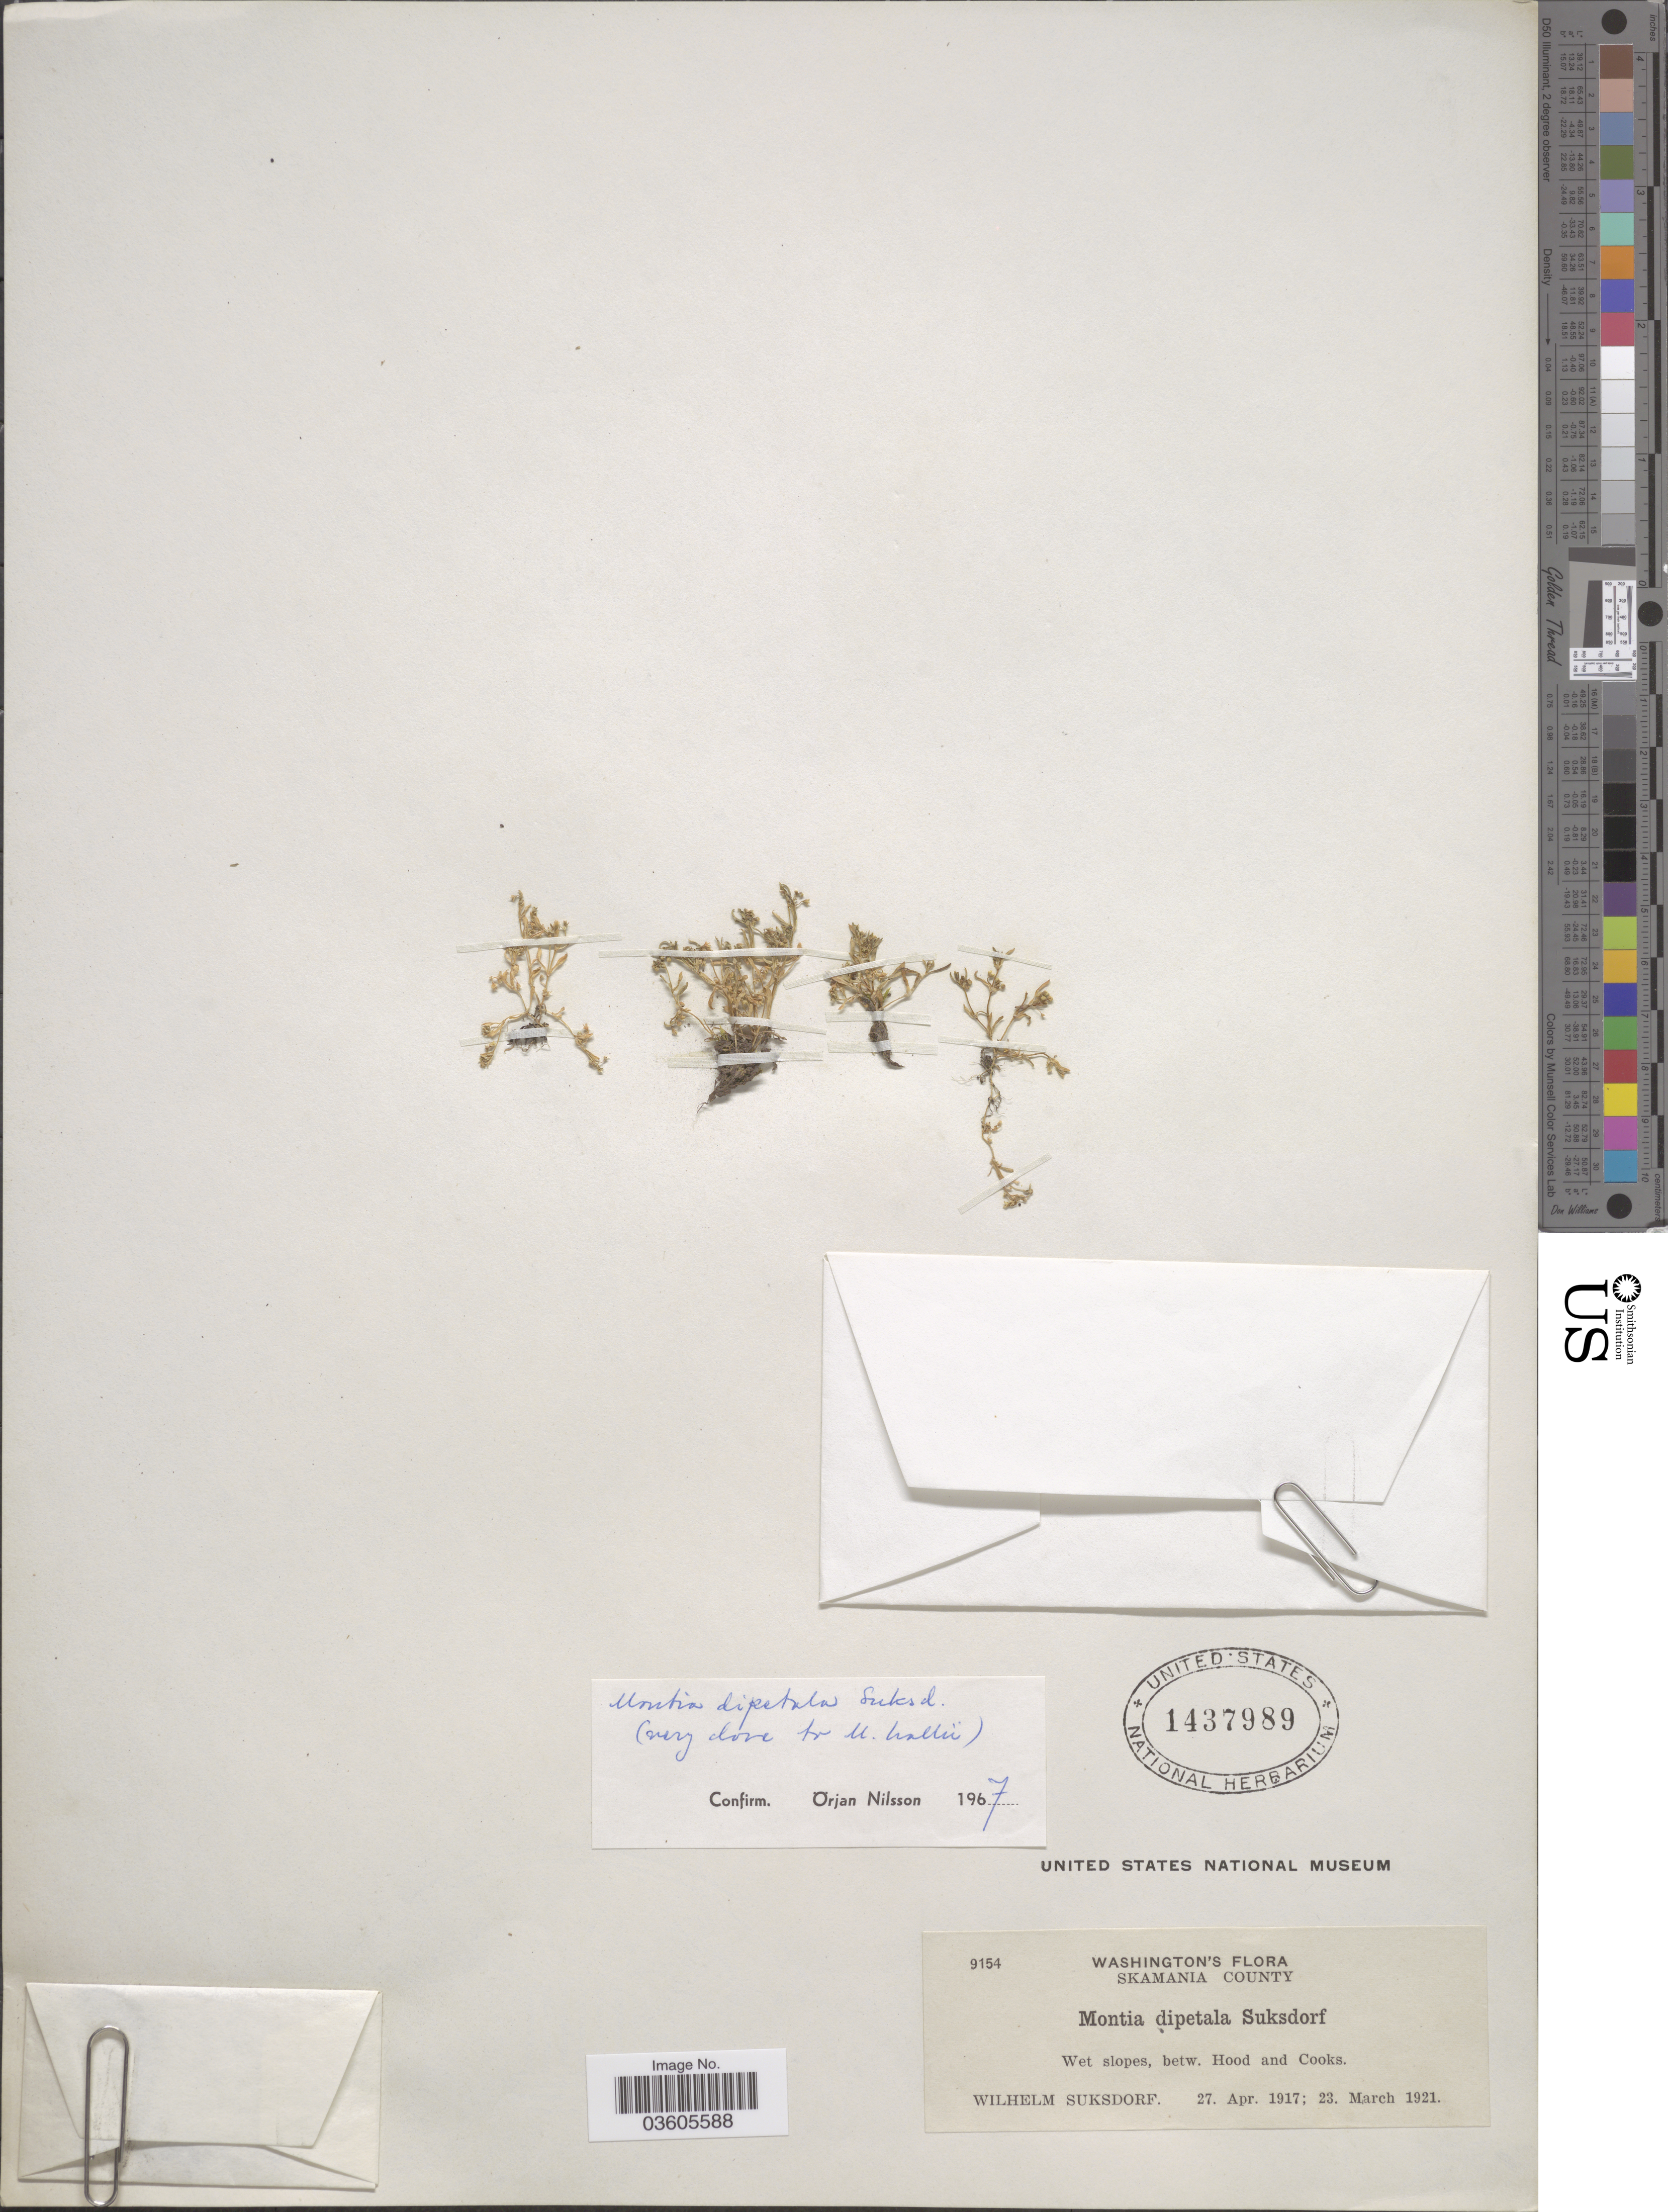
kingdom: Plantae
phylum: Tracheophyta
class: Magnoliopsida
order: Caryophyllales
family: Montiaceae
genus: Montia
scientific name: Montia dipetala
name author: Suksd.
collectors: W. N. Suksdorf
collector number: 9154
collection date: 1917-04-27/1921-03-23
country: United States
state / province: Washington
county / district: Skamania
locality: Skamania County. Wet slopes, betw. Hood and Cooks.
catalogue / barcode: US 1437989